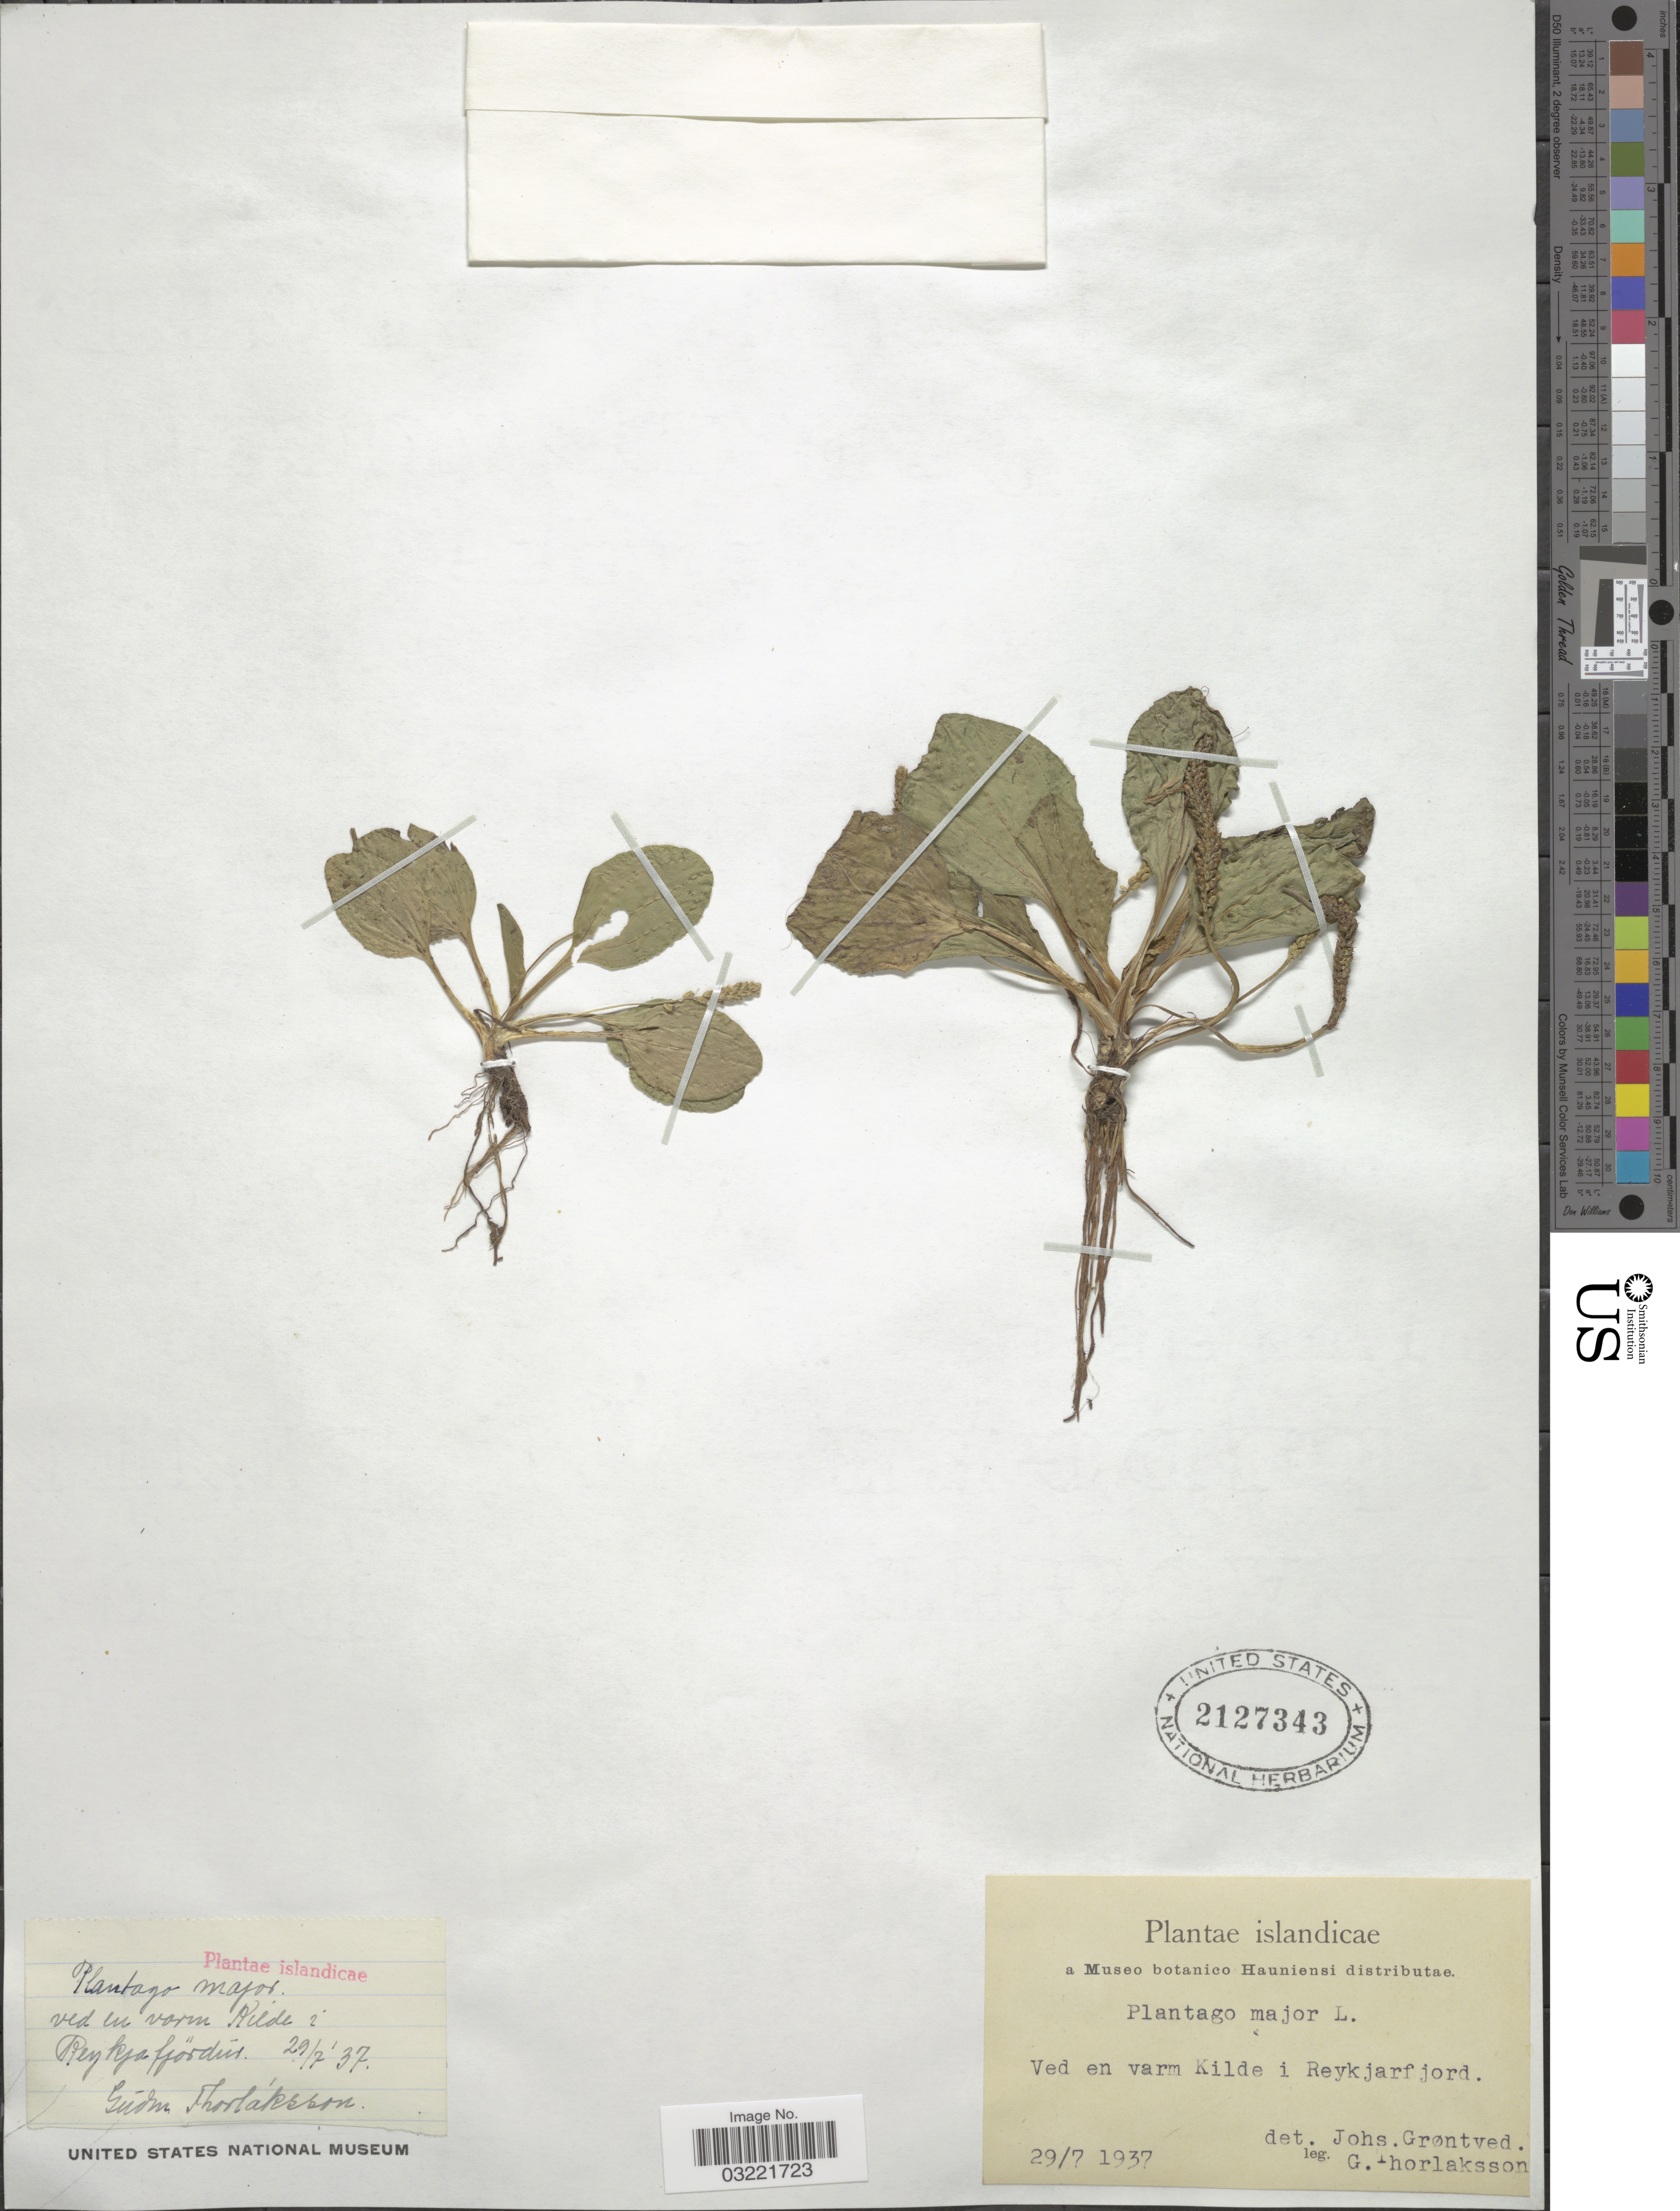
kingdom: Plantae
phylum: Tracheophyta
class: Magnoliopsida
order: Lamiales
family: Plantaginaceae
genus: Plantago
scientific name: Plantago major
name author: L.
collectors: G. Thorlaksson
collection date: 1937-07-29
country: Iceland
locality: Ved en varm Kilde i Reykjarfjord.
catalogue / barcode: US 21727343